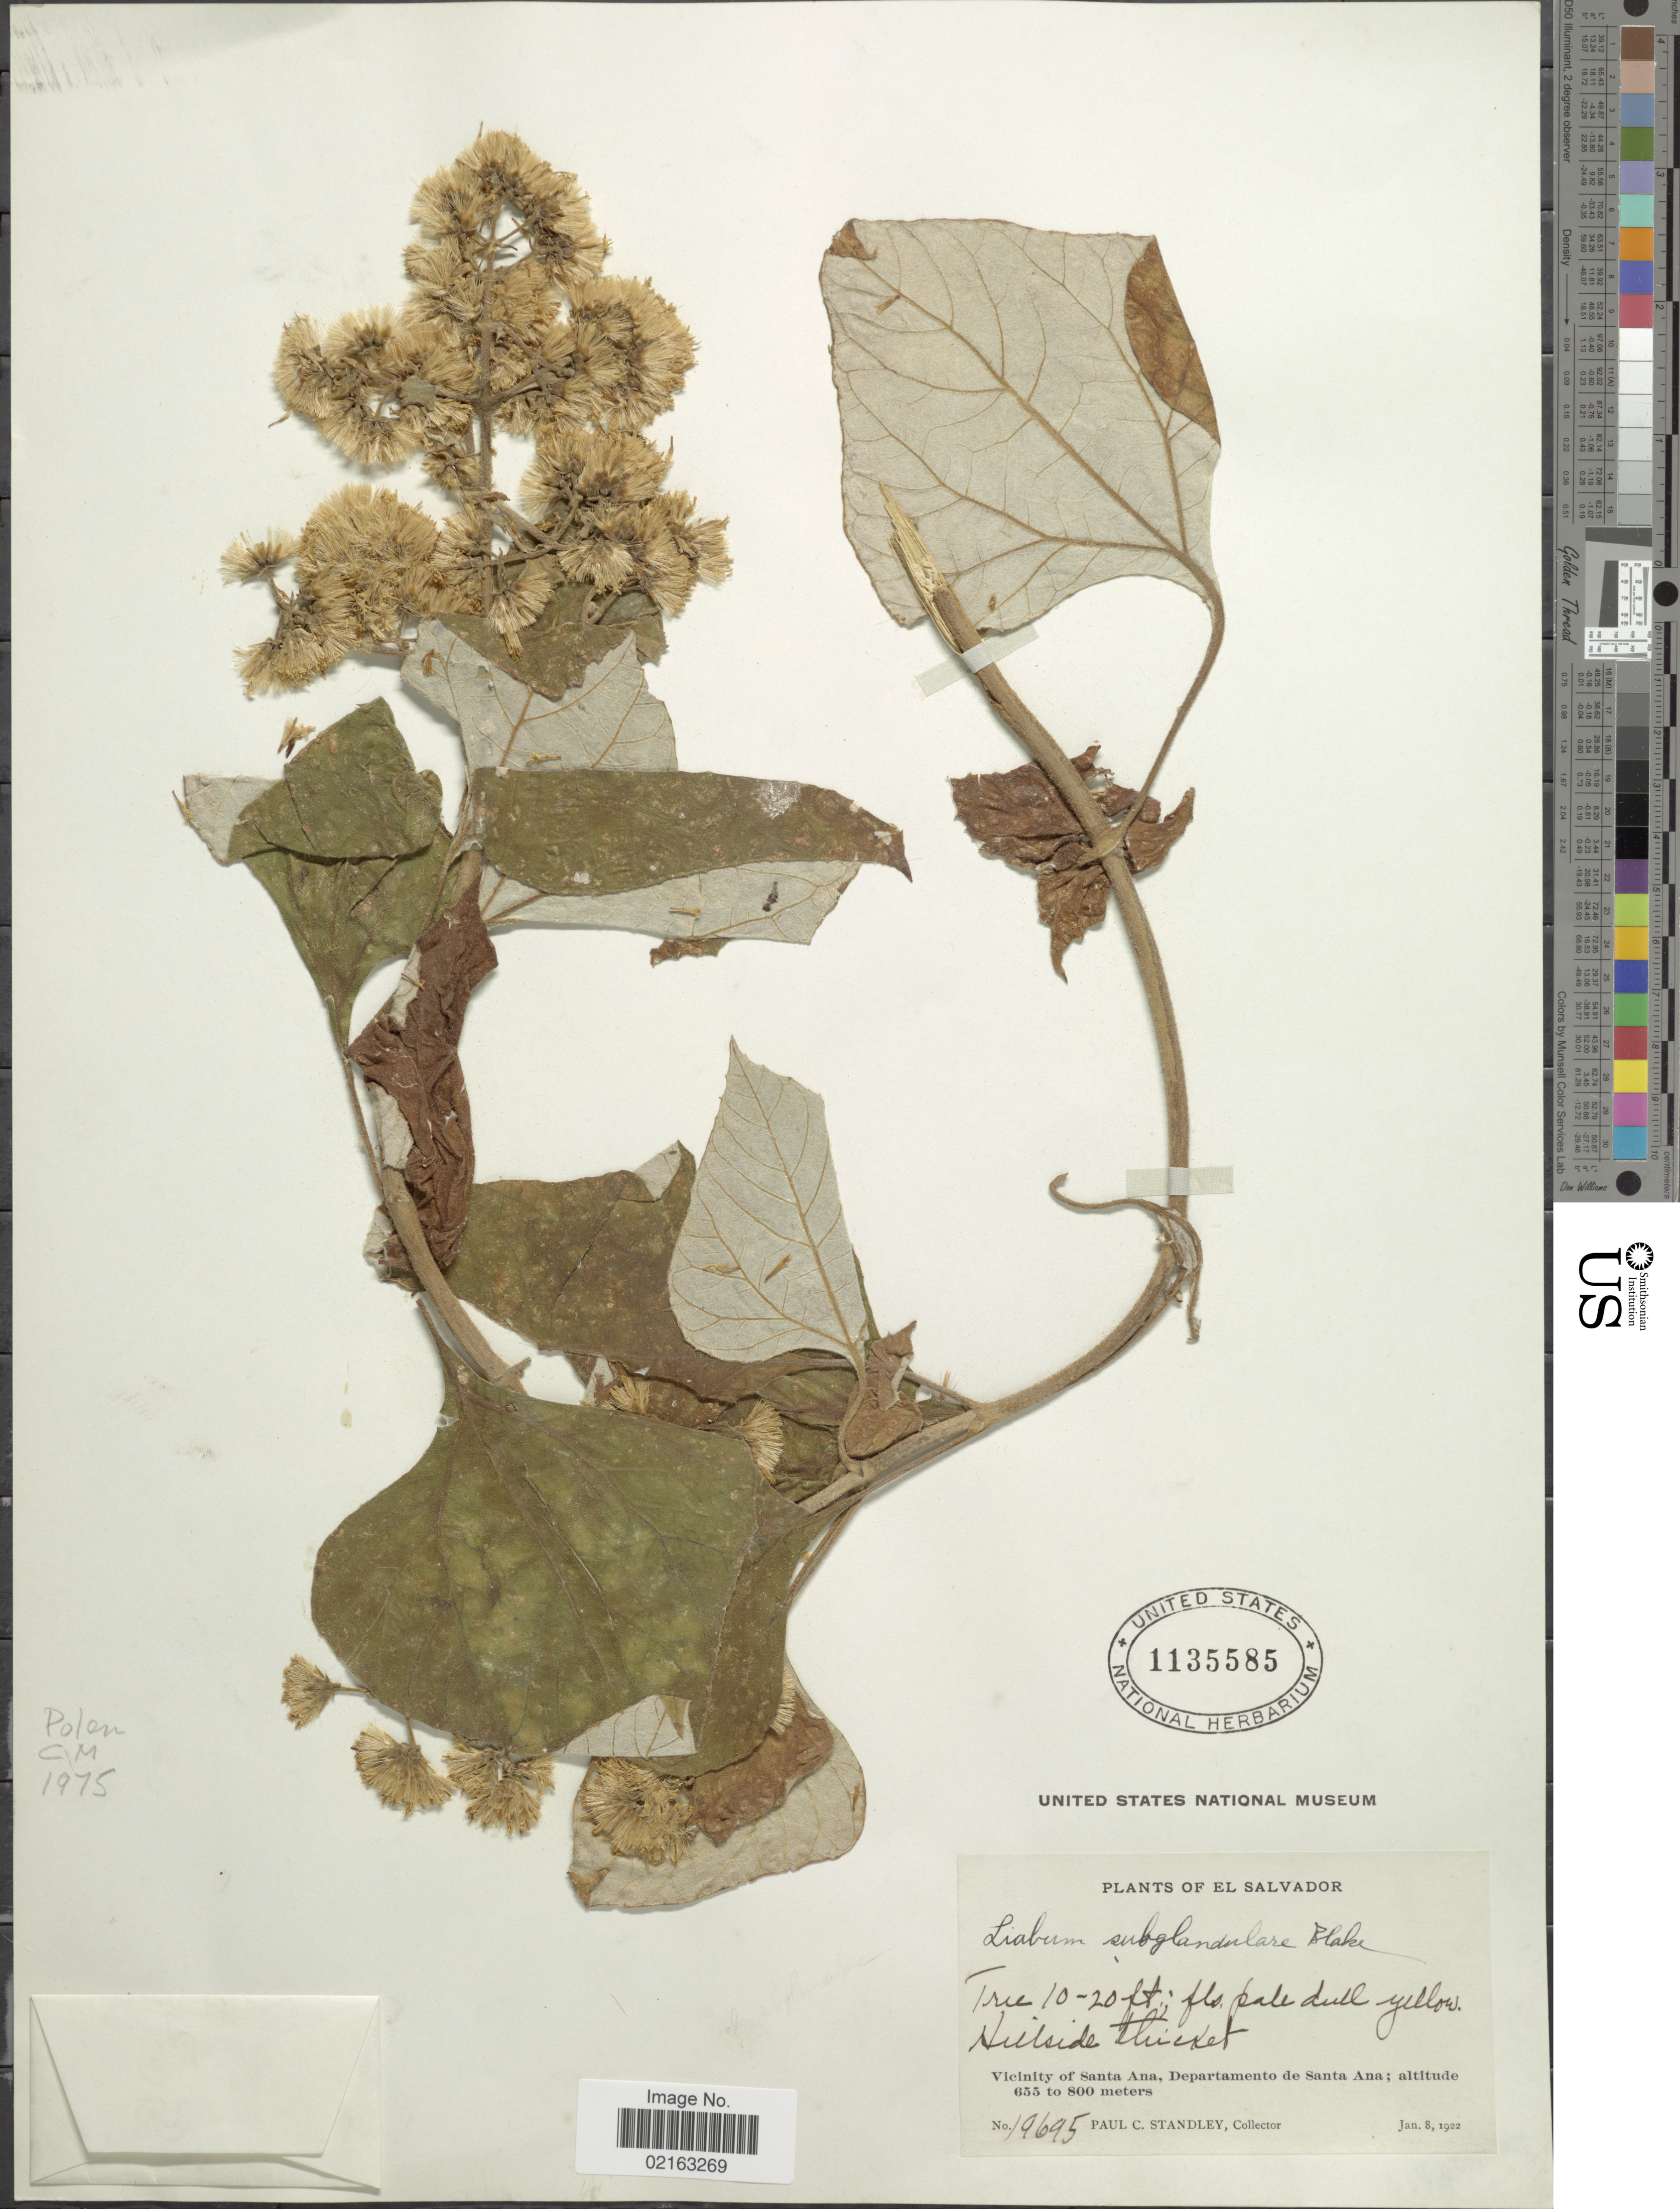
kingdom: Plantae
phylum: Tracheophyta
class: Magnoliopsida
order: Asterales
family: Asteraceae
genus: Sinclairia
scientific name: Sinclairia deamii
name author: (B.L. Rob. & Bartl.) Rydb.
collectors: P. C. Standley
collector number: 19695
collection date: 1922-01-08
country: El Salvador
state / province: Santa Ana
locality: Hillside thicket. Vicinity of Santa Ana, Departamento de Santa Ana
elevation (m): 655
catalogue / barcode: US 1135585